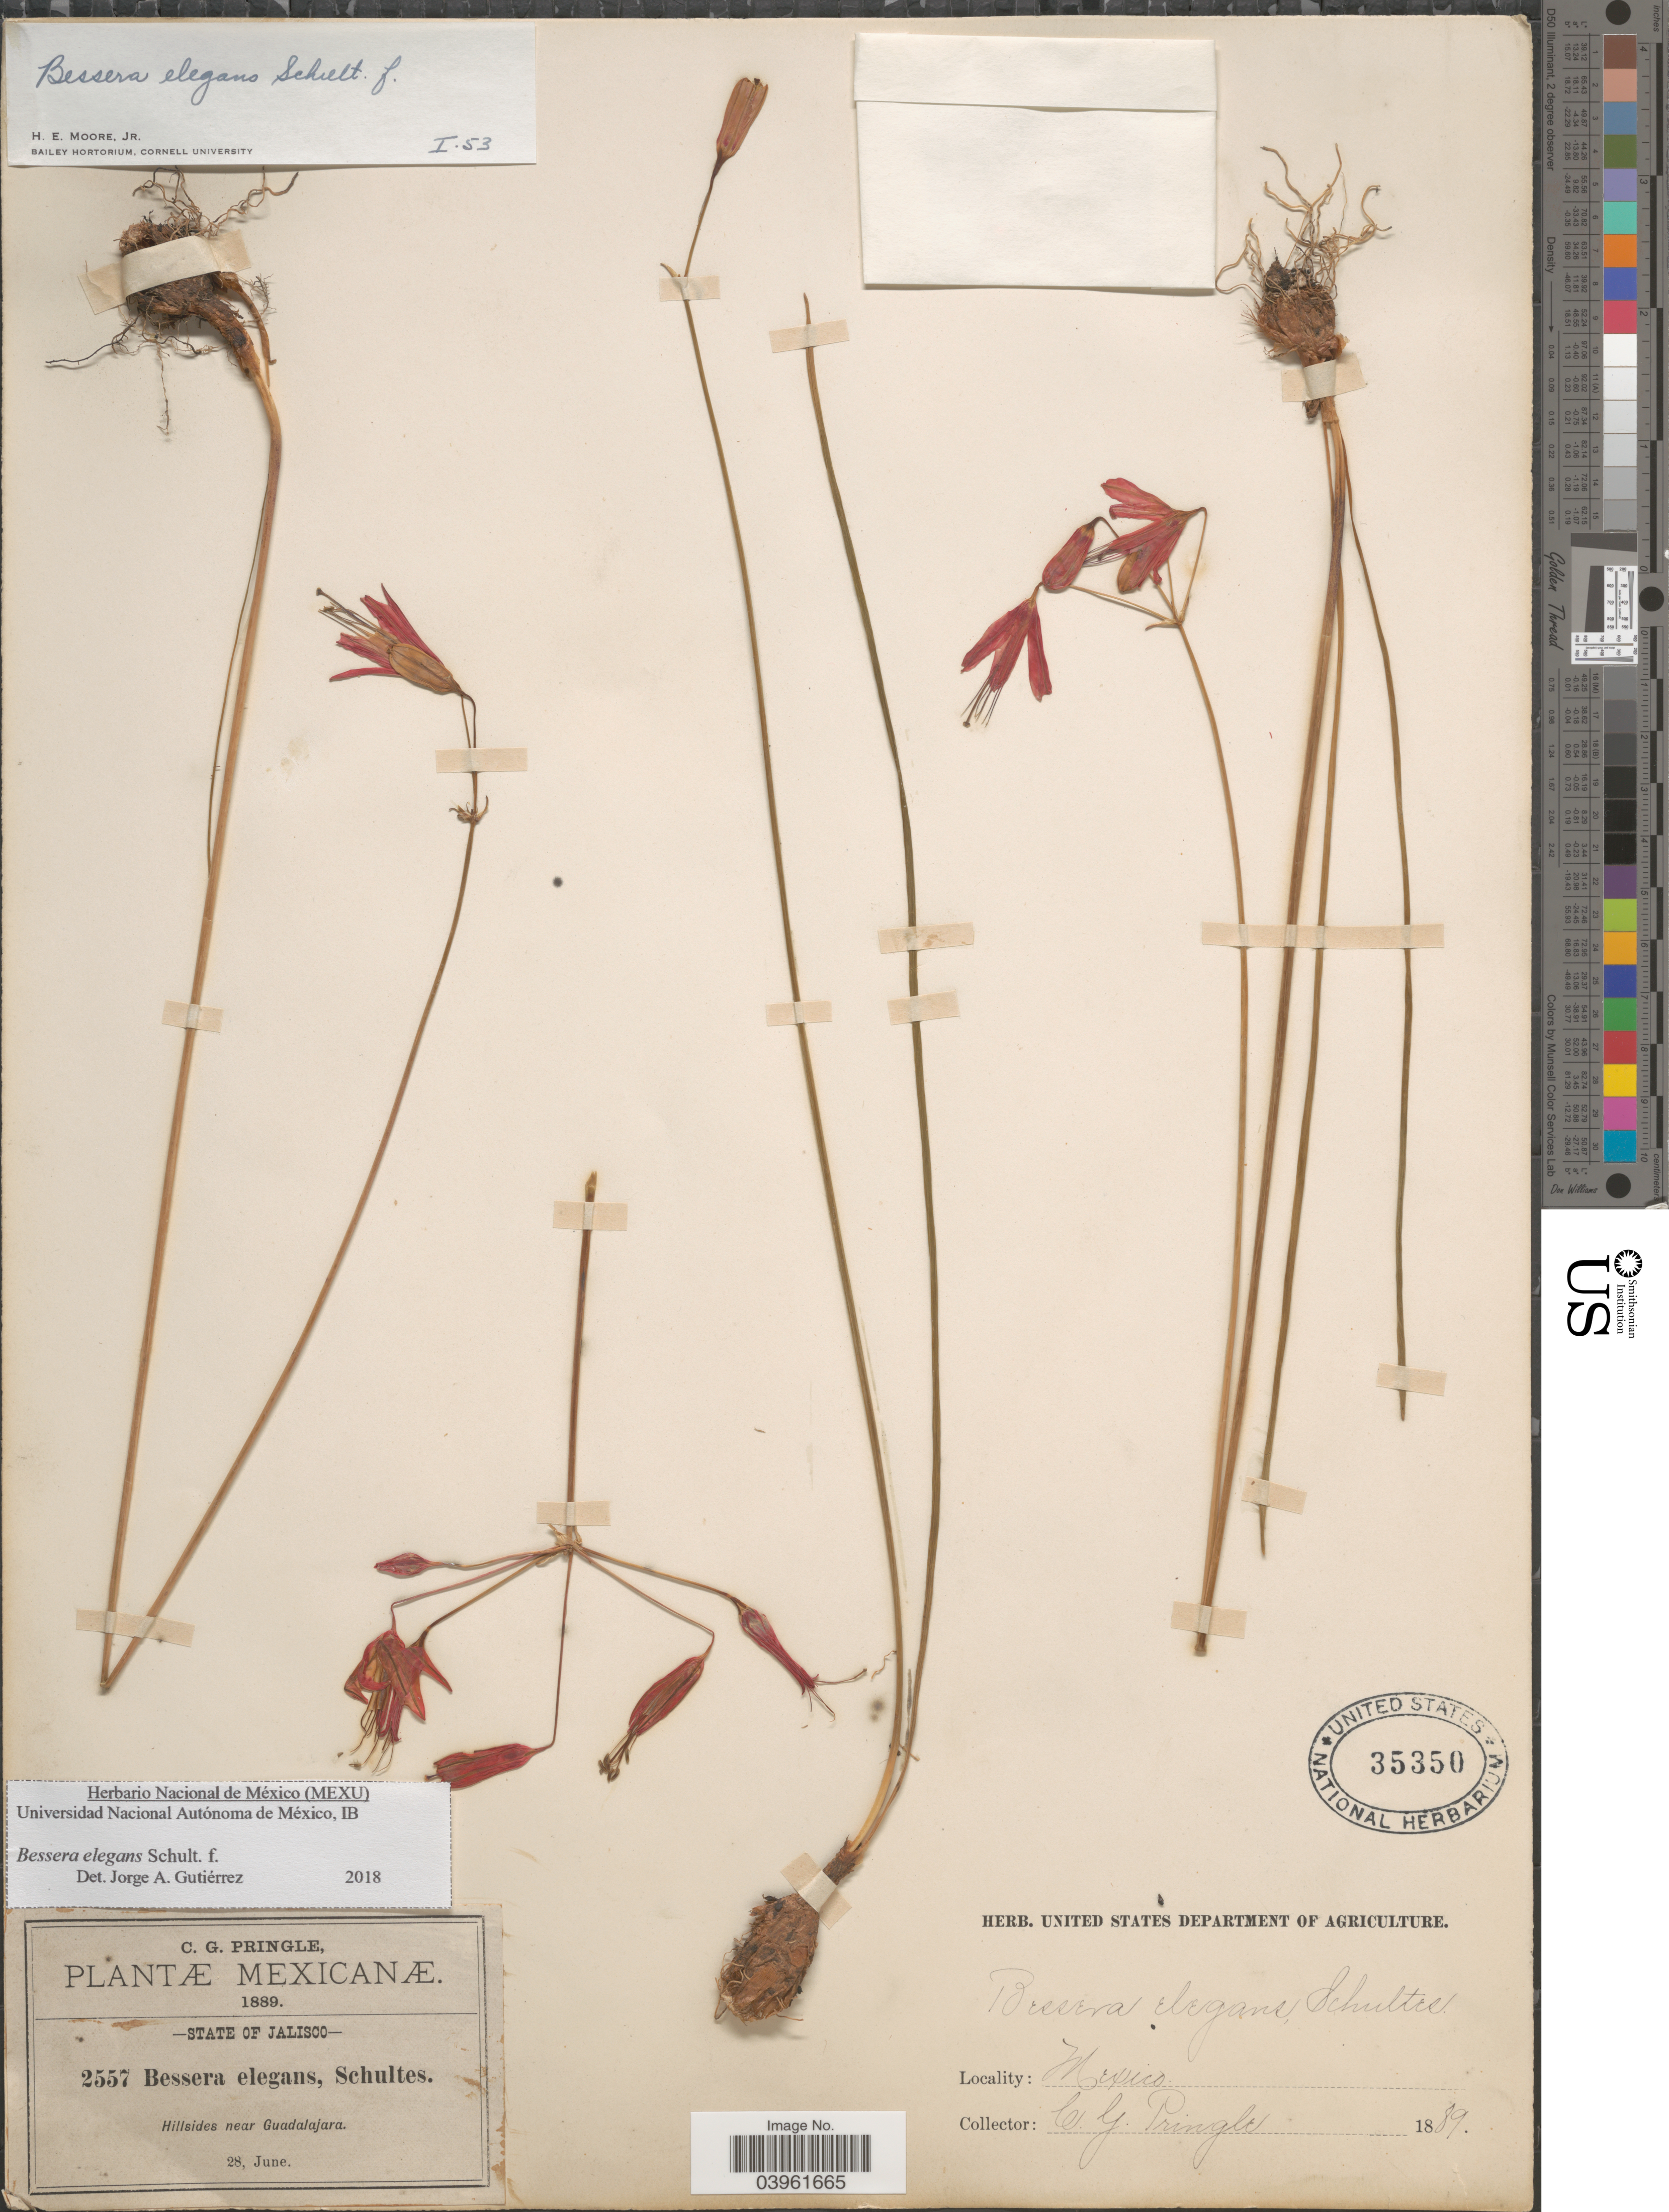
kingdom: Plantae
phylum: Tracheophyta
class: Liliopsida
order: Asparagales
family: Asparagaceae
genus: Bessera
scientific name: Bessera elegans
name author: Schult. f.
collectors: C. G. Pringle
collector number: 2557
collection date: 1889-06-28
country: Mexico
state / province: Jalisco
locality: Hillsides near Guadalajara.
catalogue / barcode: US 35350